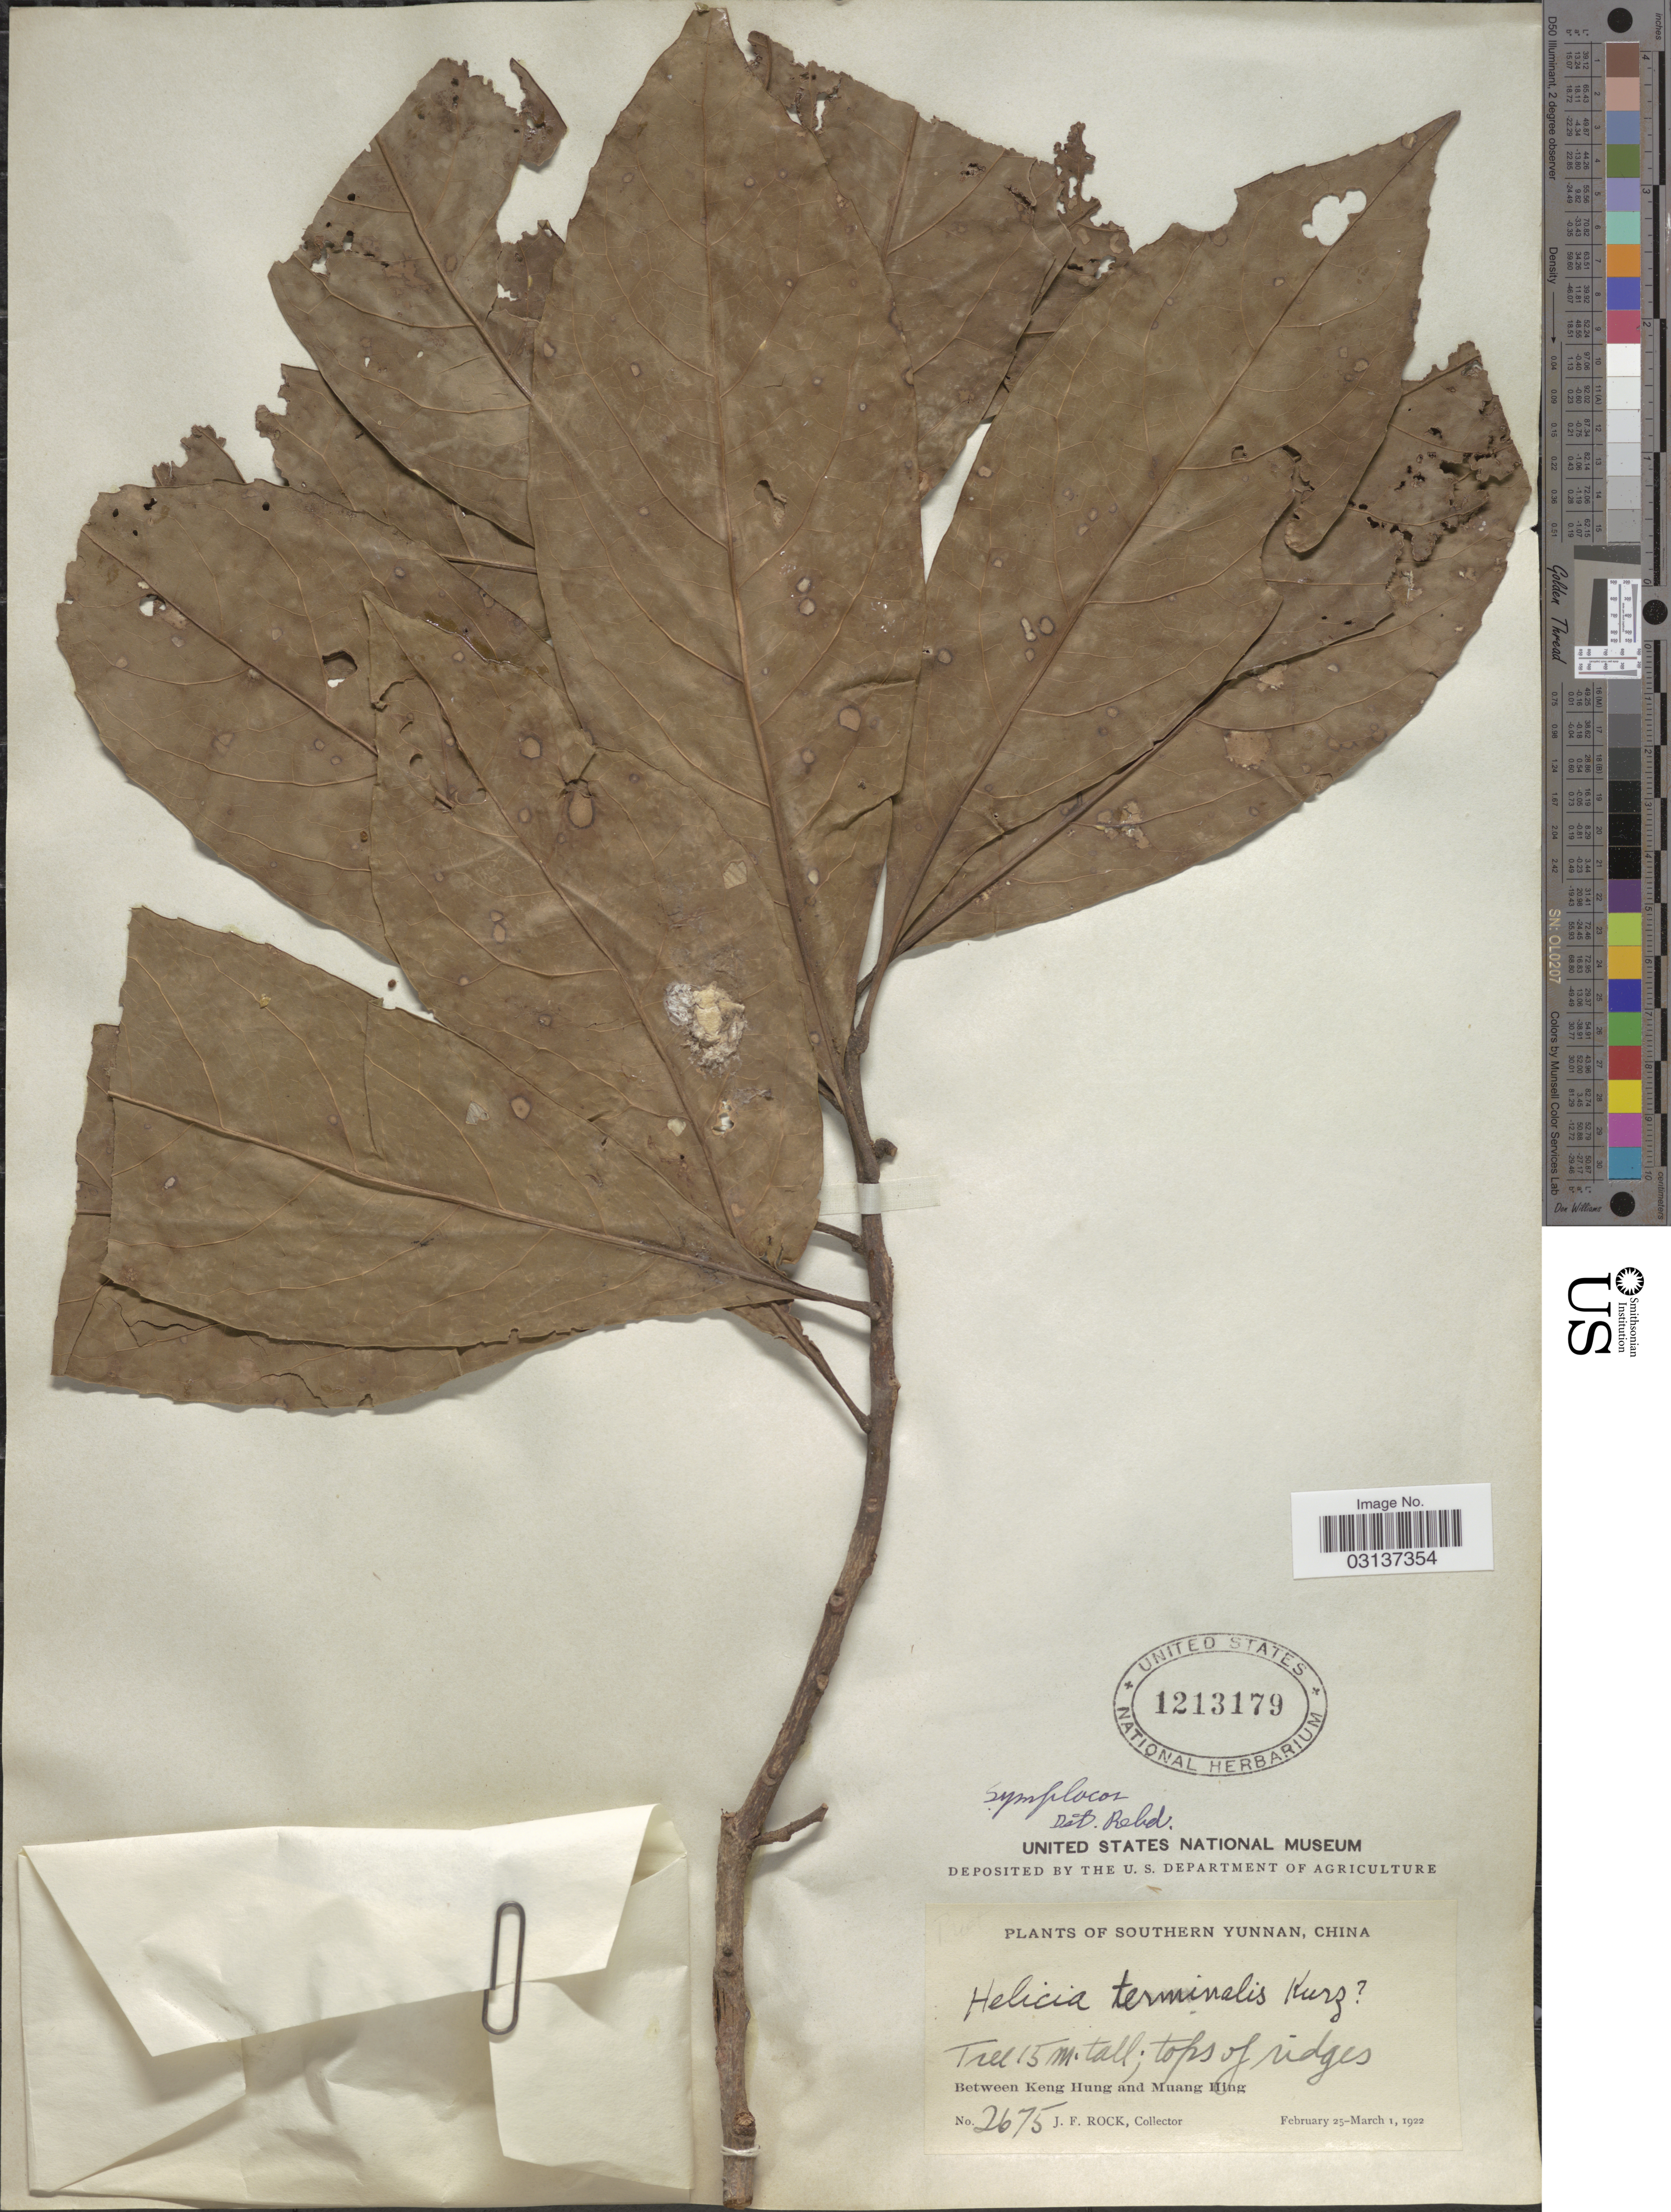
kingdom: Plantae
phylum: Tracheophyta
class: Magnoliopsida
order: Ericales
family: Symplocaceae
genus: Symplocos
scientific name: Symplocos sp.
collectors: J. Rock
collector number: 2675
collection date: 1922-02-25/1922-03-01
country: China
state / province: Yunnan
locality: Southern Yunnan. Tops of ridges. Between Keng Hung and Muang Hing.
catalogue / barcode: US 1213179